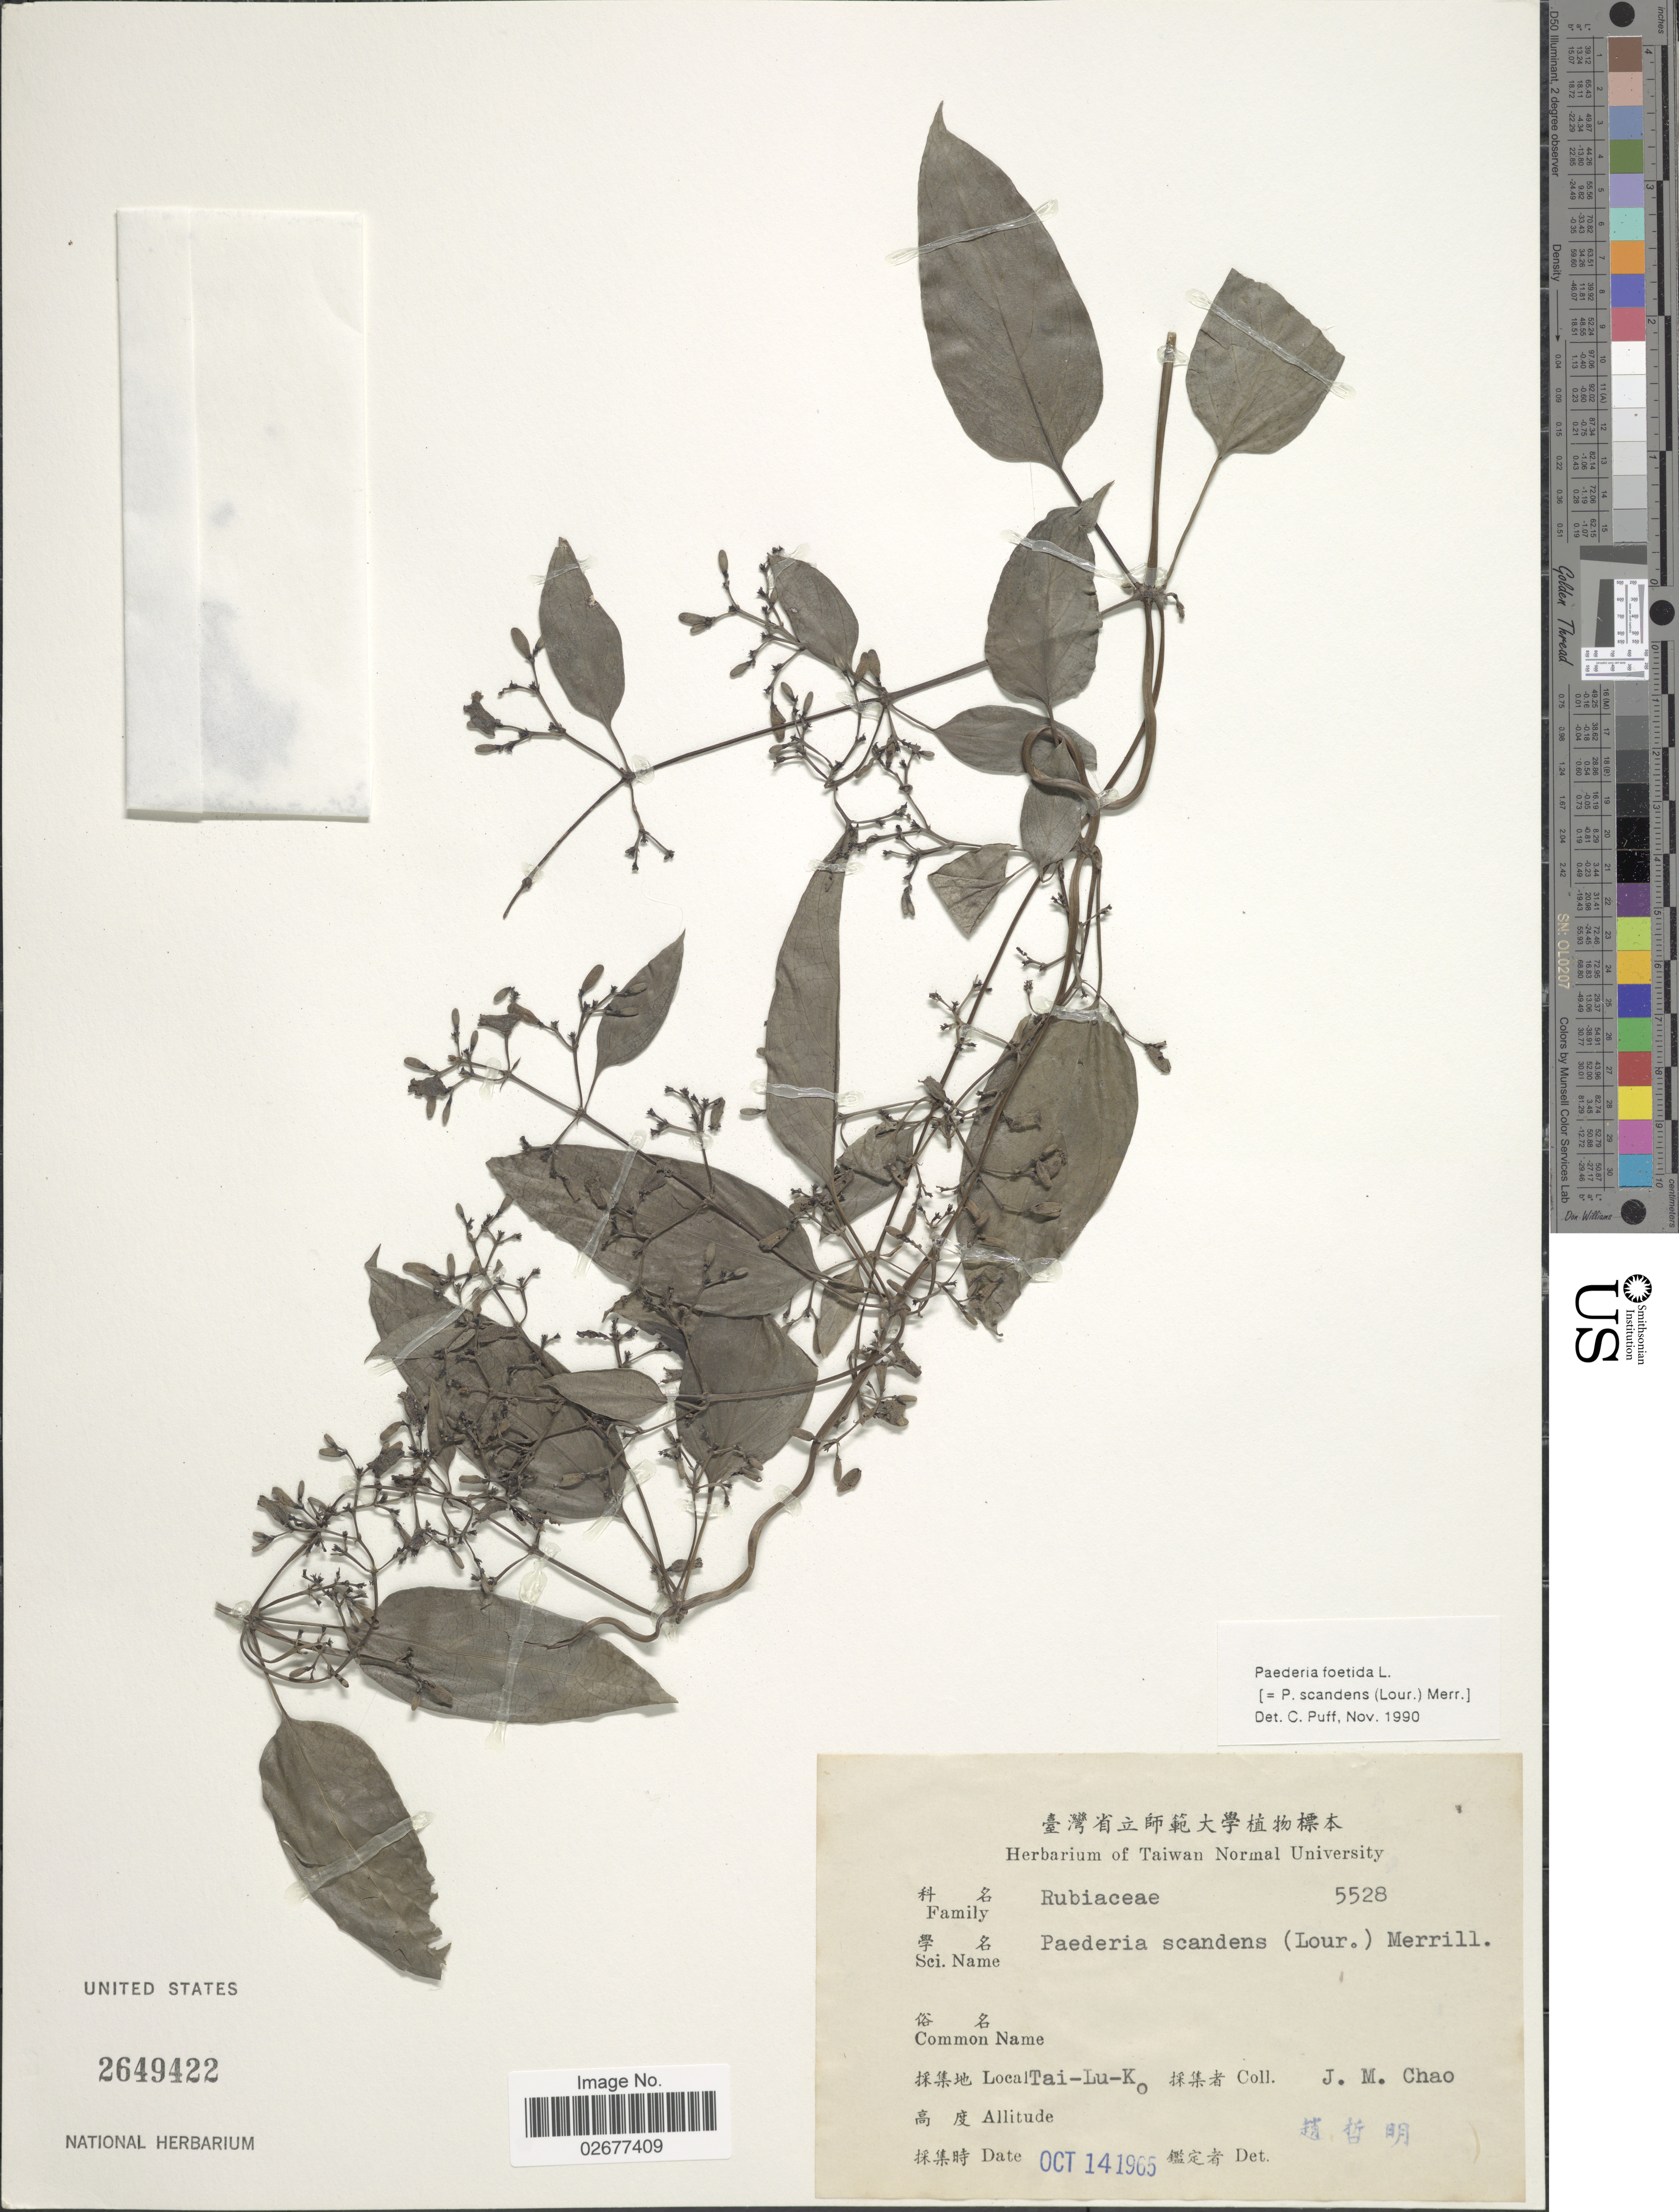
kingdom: Plantae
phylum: Tracheophyta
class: Magnoliopsida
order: Gentianales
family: Rubiaceae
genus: Paederia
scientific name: Paederia foetida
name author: L.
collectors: J. Chao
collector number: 5528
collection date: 1965-10-14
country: Taiwan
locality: Tai-Lu-Ko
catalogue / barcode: US 2649422